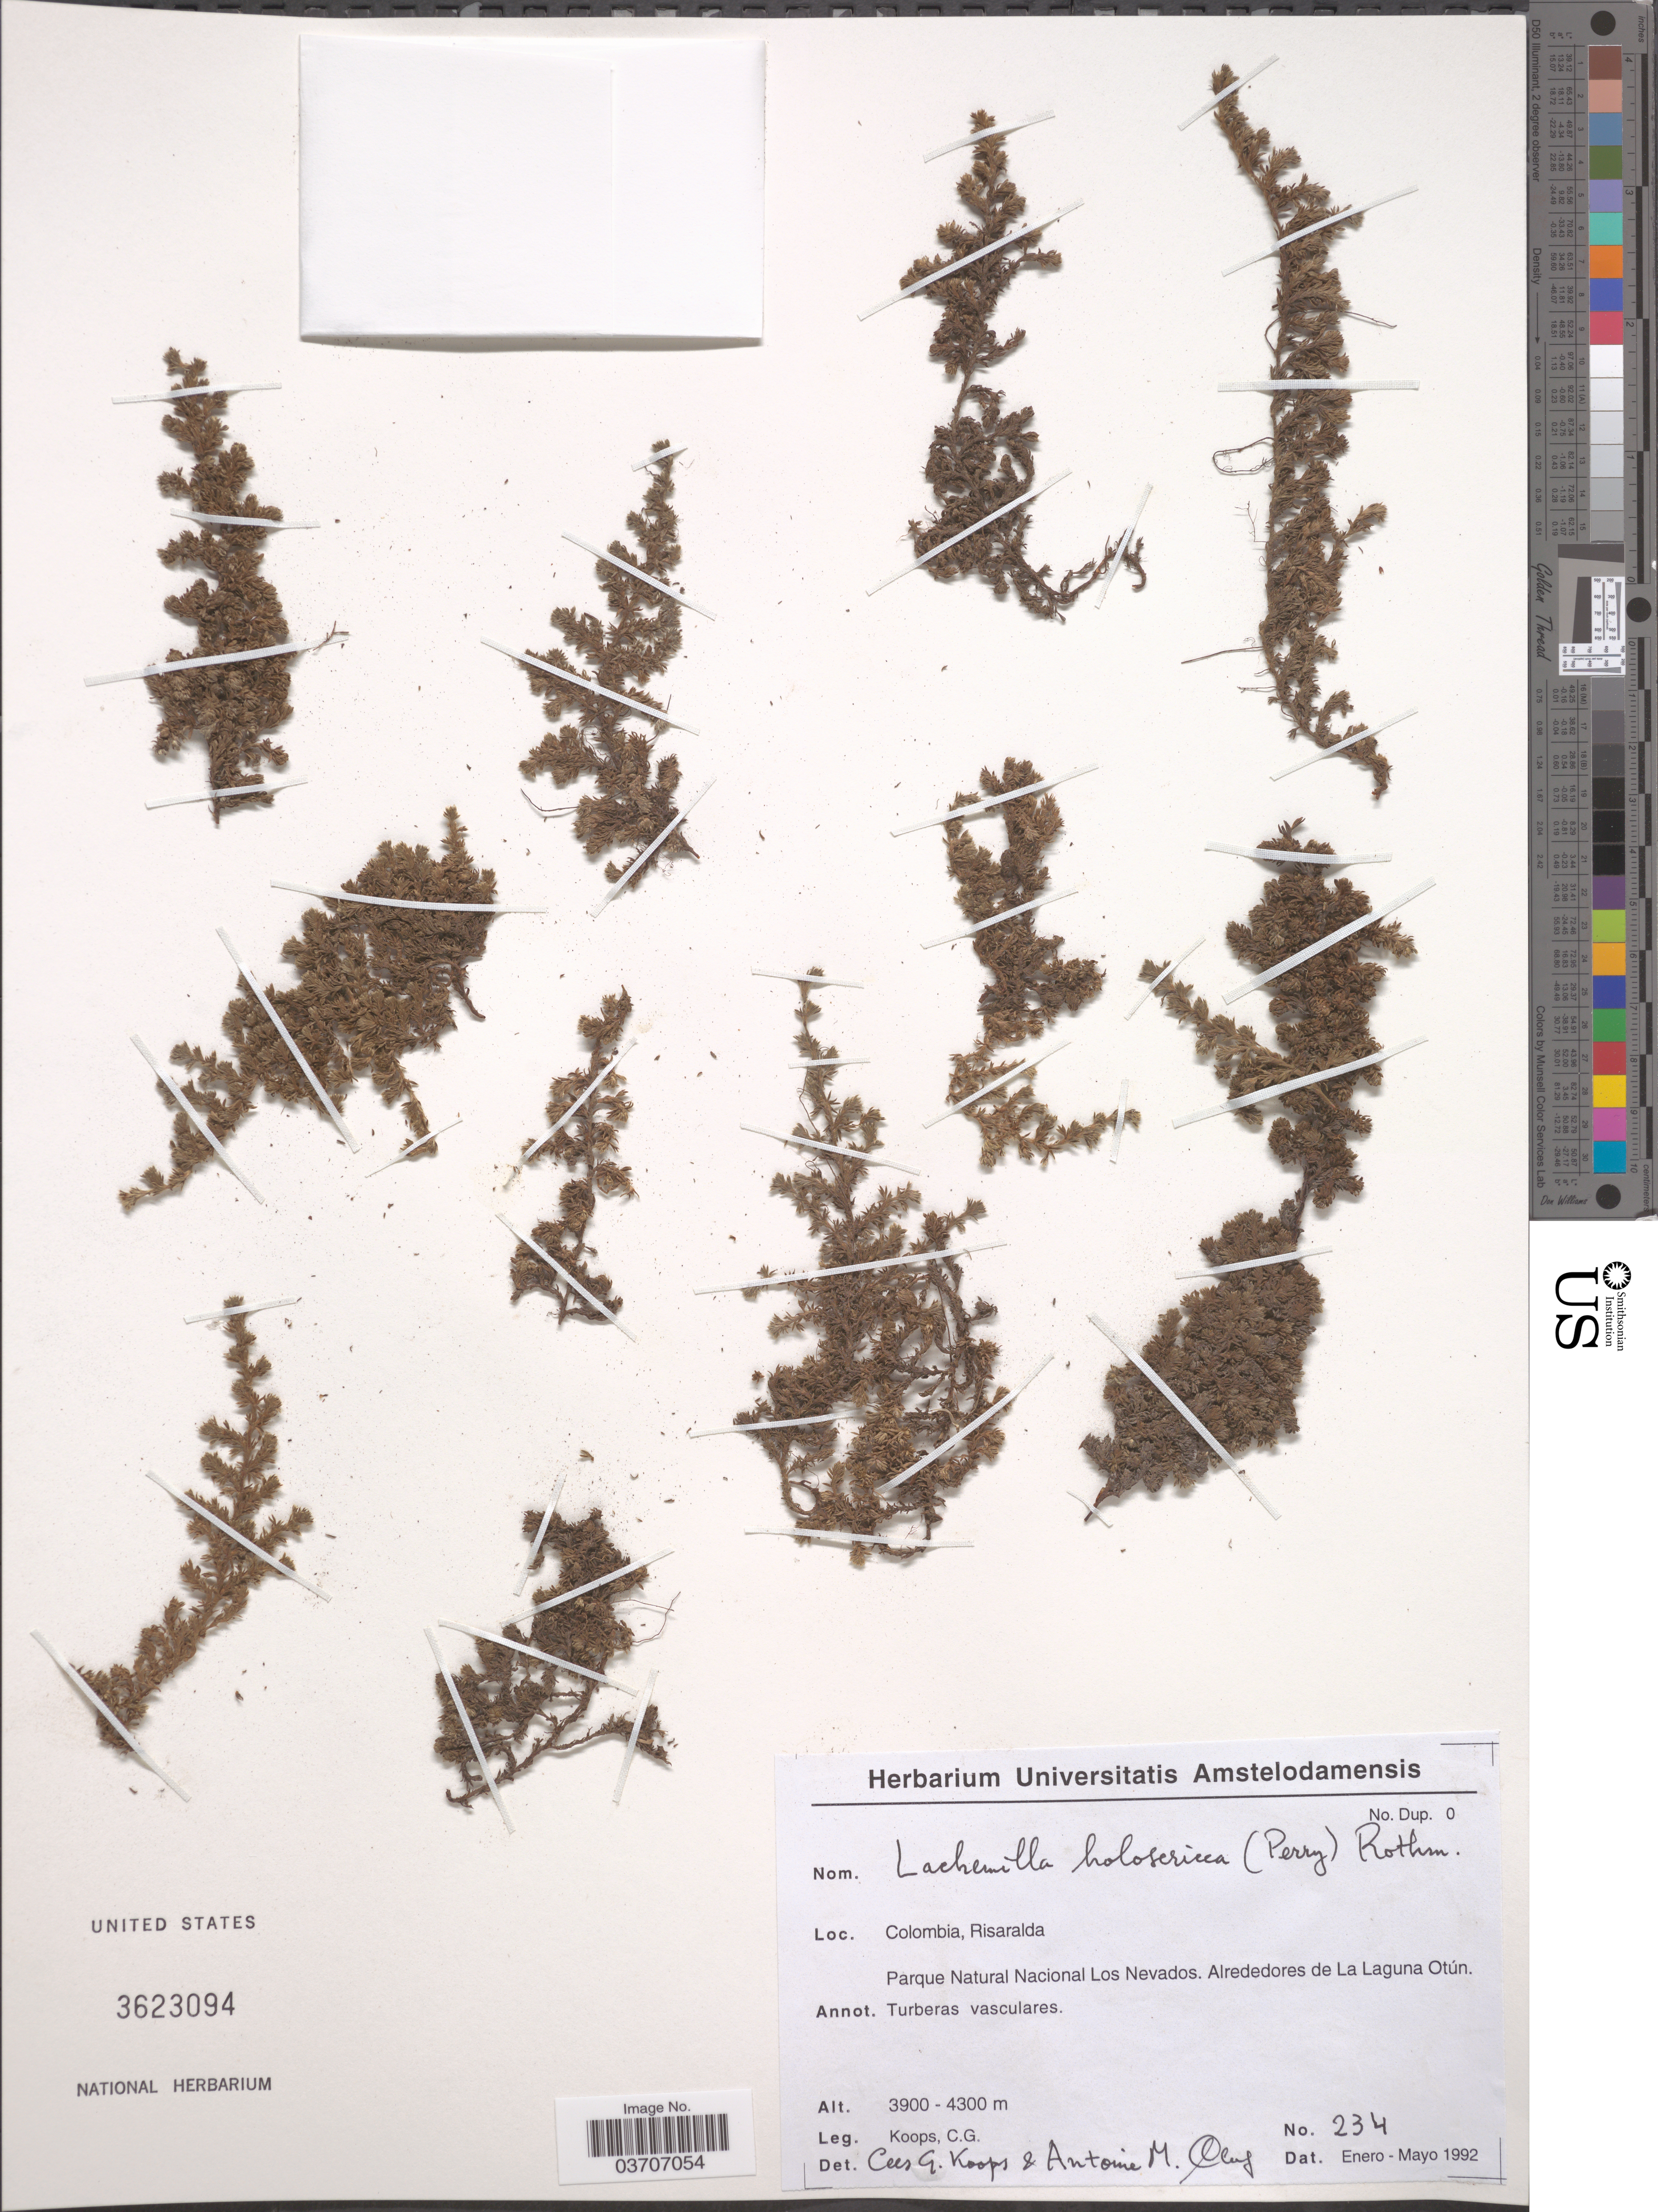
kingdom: Plantae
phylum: Tracheophyta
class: Magnoliopsida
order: Rosales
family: Rosaceae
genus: Lachemilla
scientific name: Lachemilla holosericea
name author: (L.M. Perry) Rothm.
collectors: C. Koops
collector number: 234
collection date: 1992-01/1992-05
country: Colombia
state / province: Risaralda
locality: Parque Natural Nacional Los Nevados. Alrededores de La Laguna Otún.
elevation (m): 3900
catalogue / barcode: US 3623094